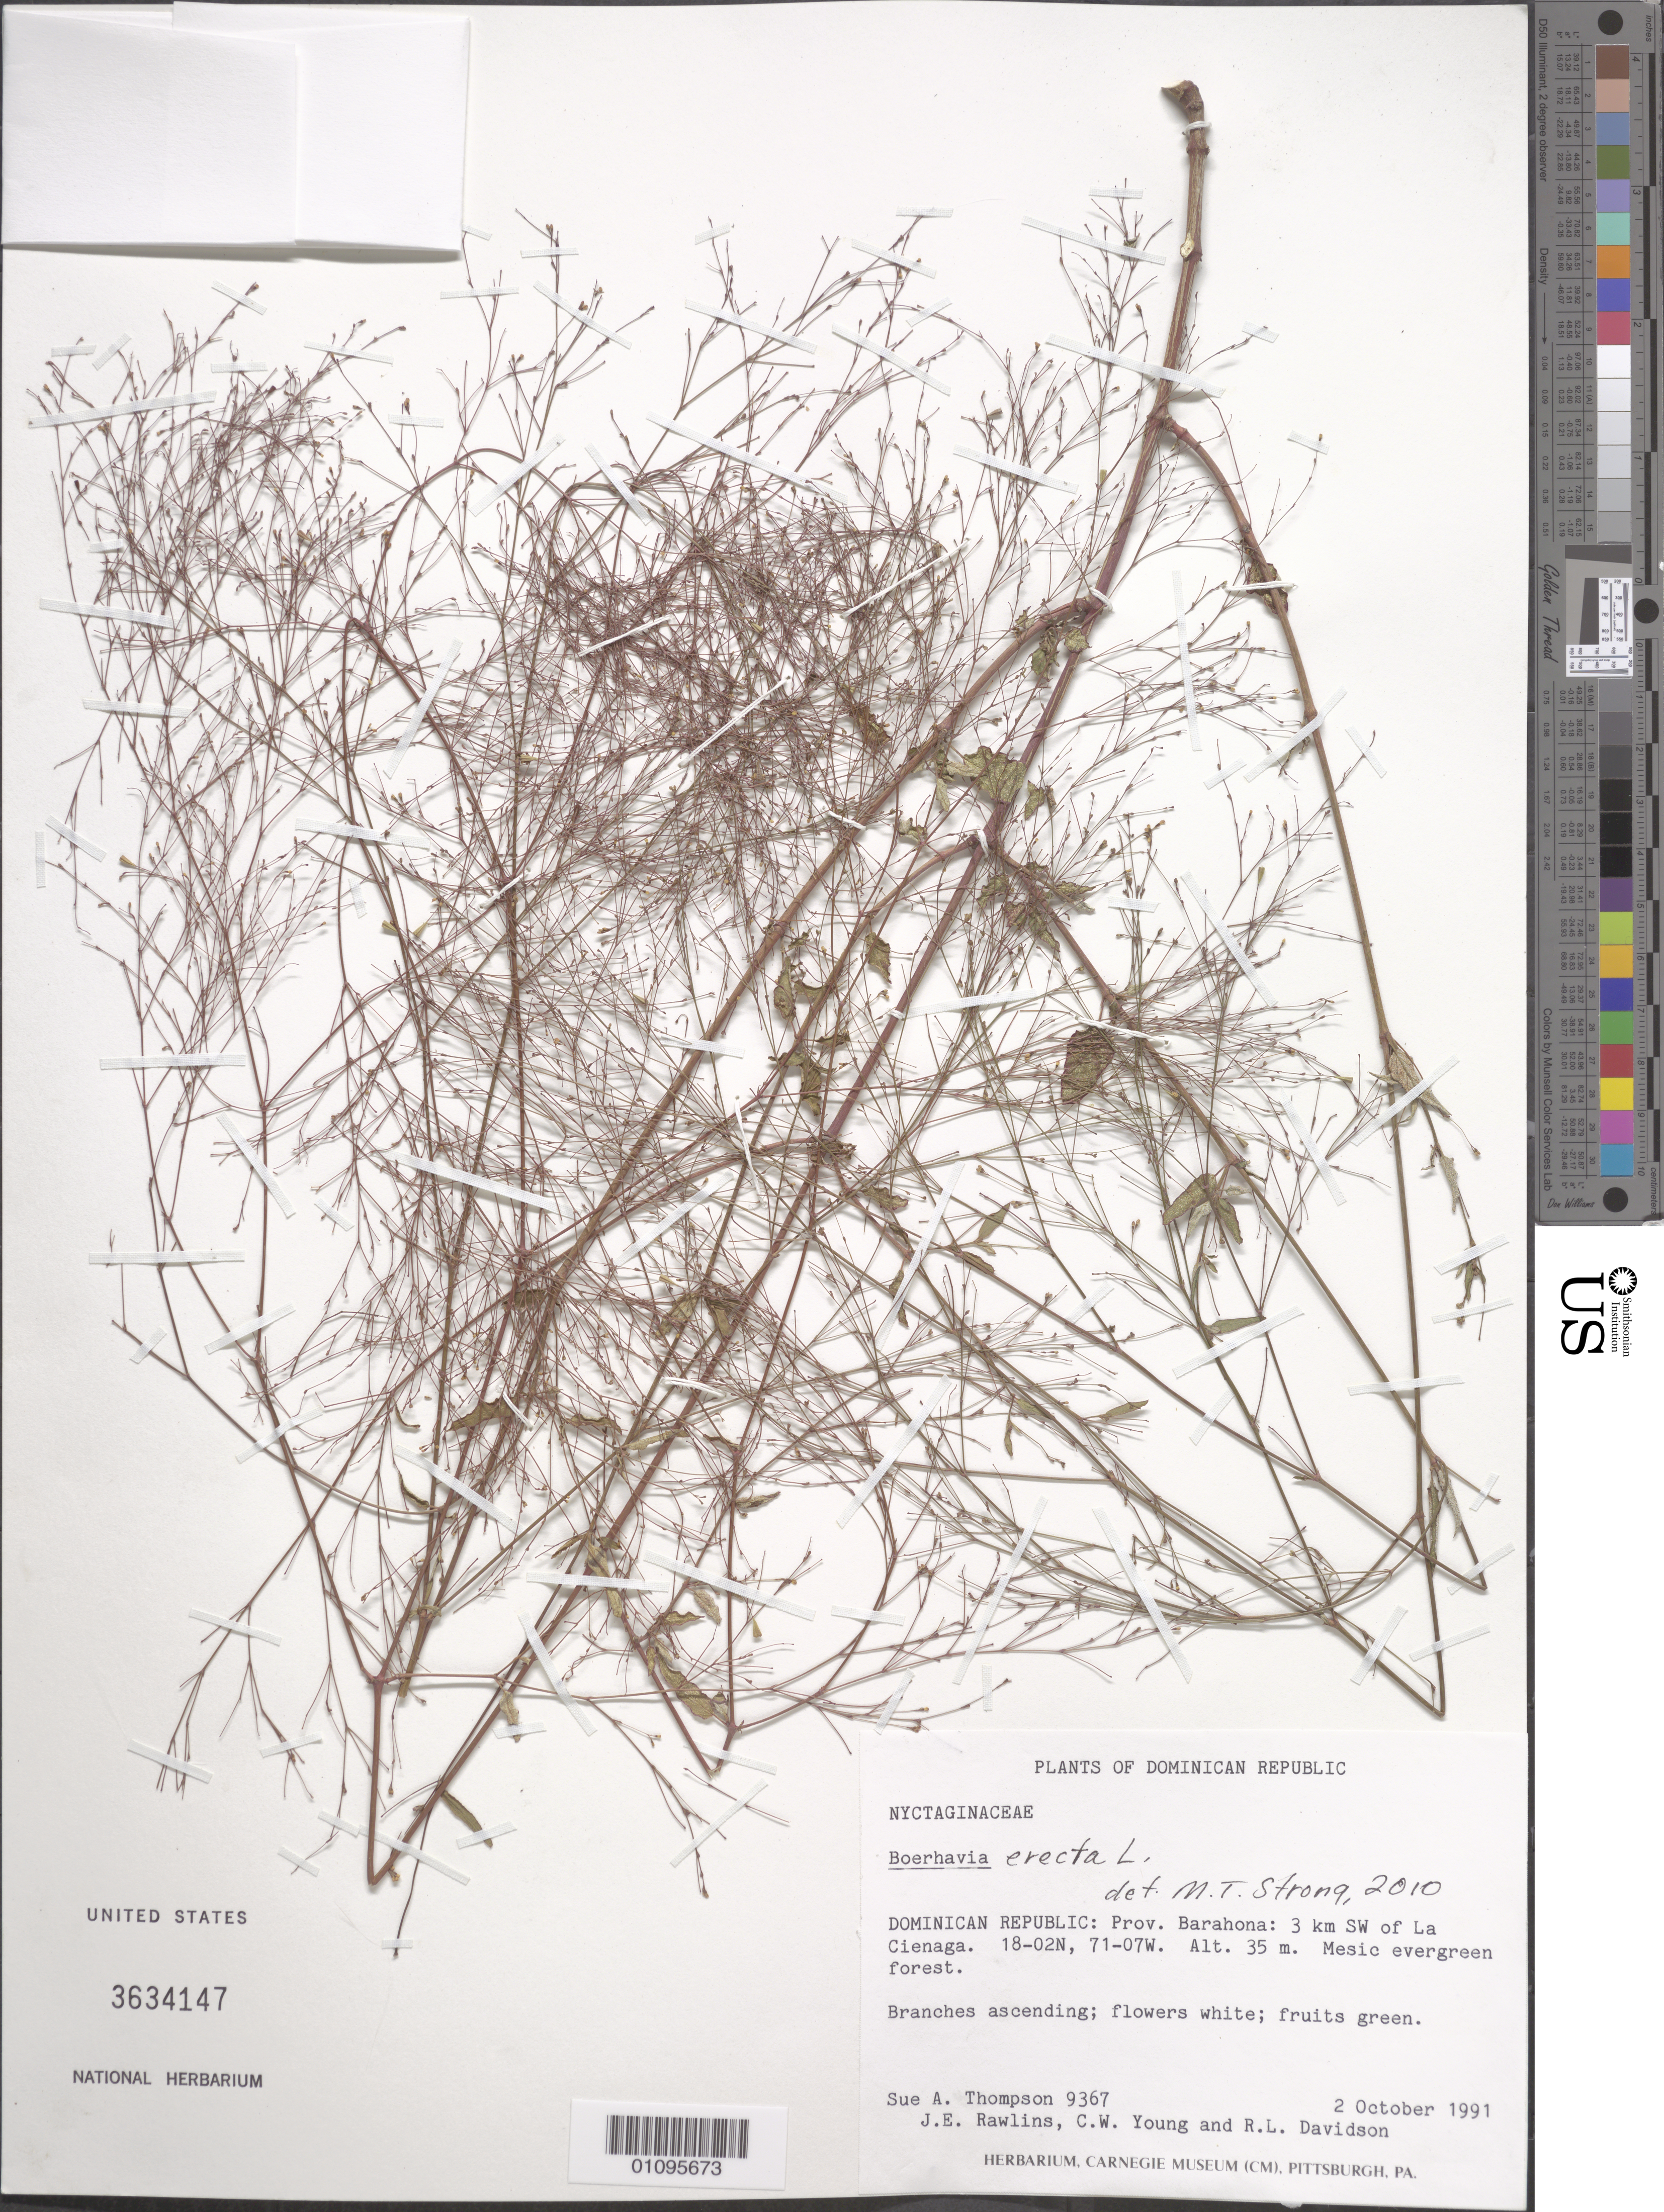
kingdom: Plantae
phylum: Tracheophyta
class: Magnoliopsida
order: Caryophyllales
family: Nyctaginaceae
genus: Boerhavia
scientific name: Boerhavia erecta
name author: L.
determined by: Strong, M. T., (US), Smithsonian Institution - National Museum of Natural History (UNITED STATES)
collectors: S. A. Thompson, J. Rawlins, C. Young & R. Davidson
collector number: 9367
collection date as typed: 02 Oct 1991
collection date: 1991-10-02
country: Dominican Republic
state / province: Barahona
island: Hispaniola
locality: La Cienaga, 3 km SW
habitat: Mesic evergreen forest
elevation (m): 35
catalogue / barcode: US 3634147